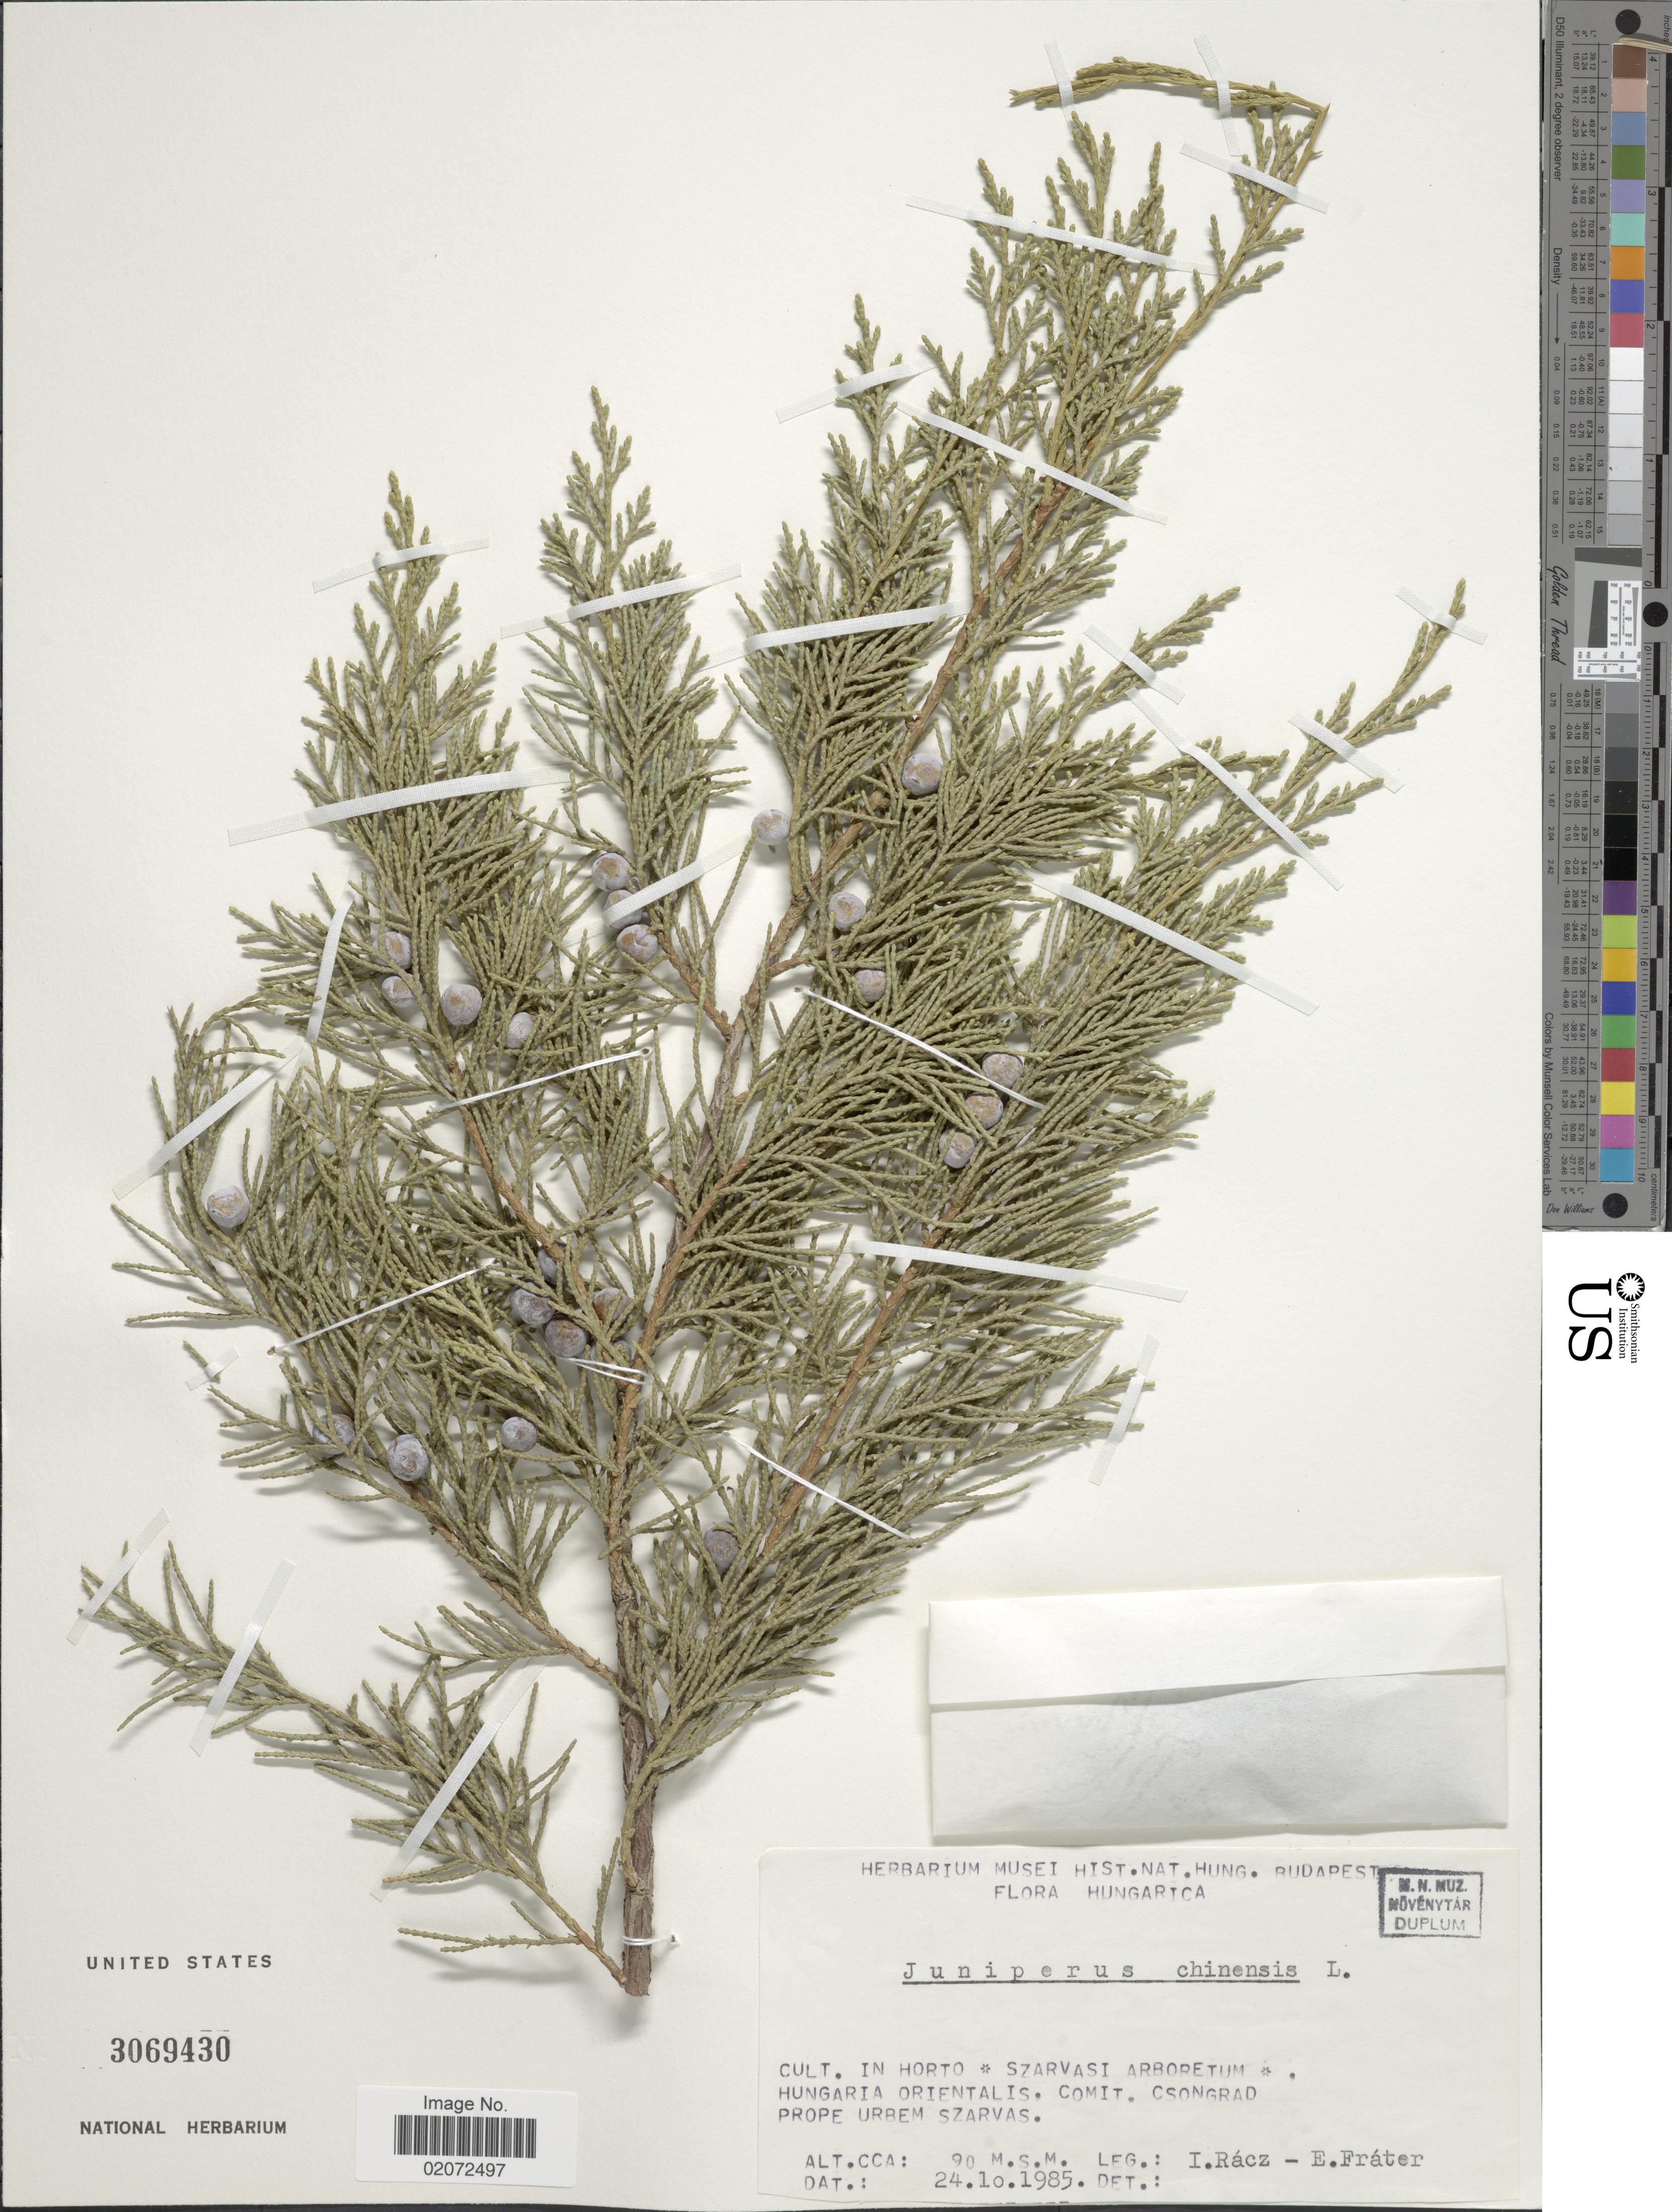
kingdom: Plantae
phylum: Tracheophyta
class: Pinopsida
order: Pinales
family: Cupressaceae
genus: Juniperus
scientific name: Juniperus chinensis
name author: L.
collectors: I. Rácz & E. Fráter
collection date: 1985-10-24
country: Hungary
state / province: Csongrád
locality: Hungarica. Cult. in horto Szarvasi Arboretum Hungaria Orientalis. comit. Csongrad prope urbem Szarvas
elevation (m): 90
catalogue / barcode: US 3069430